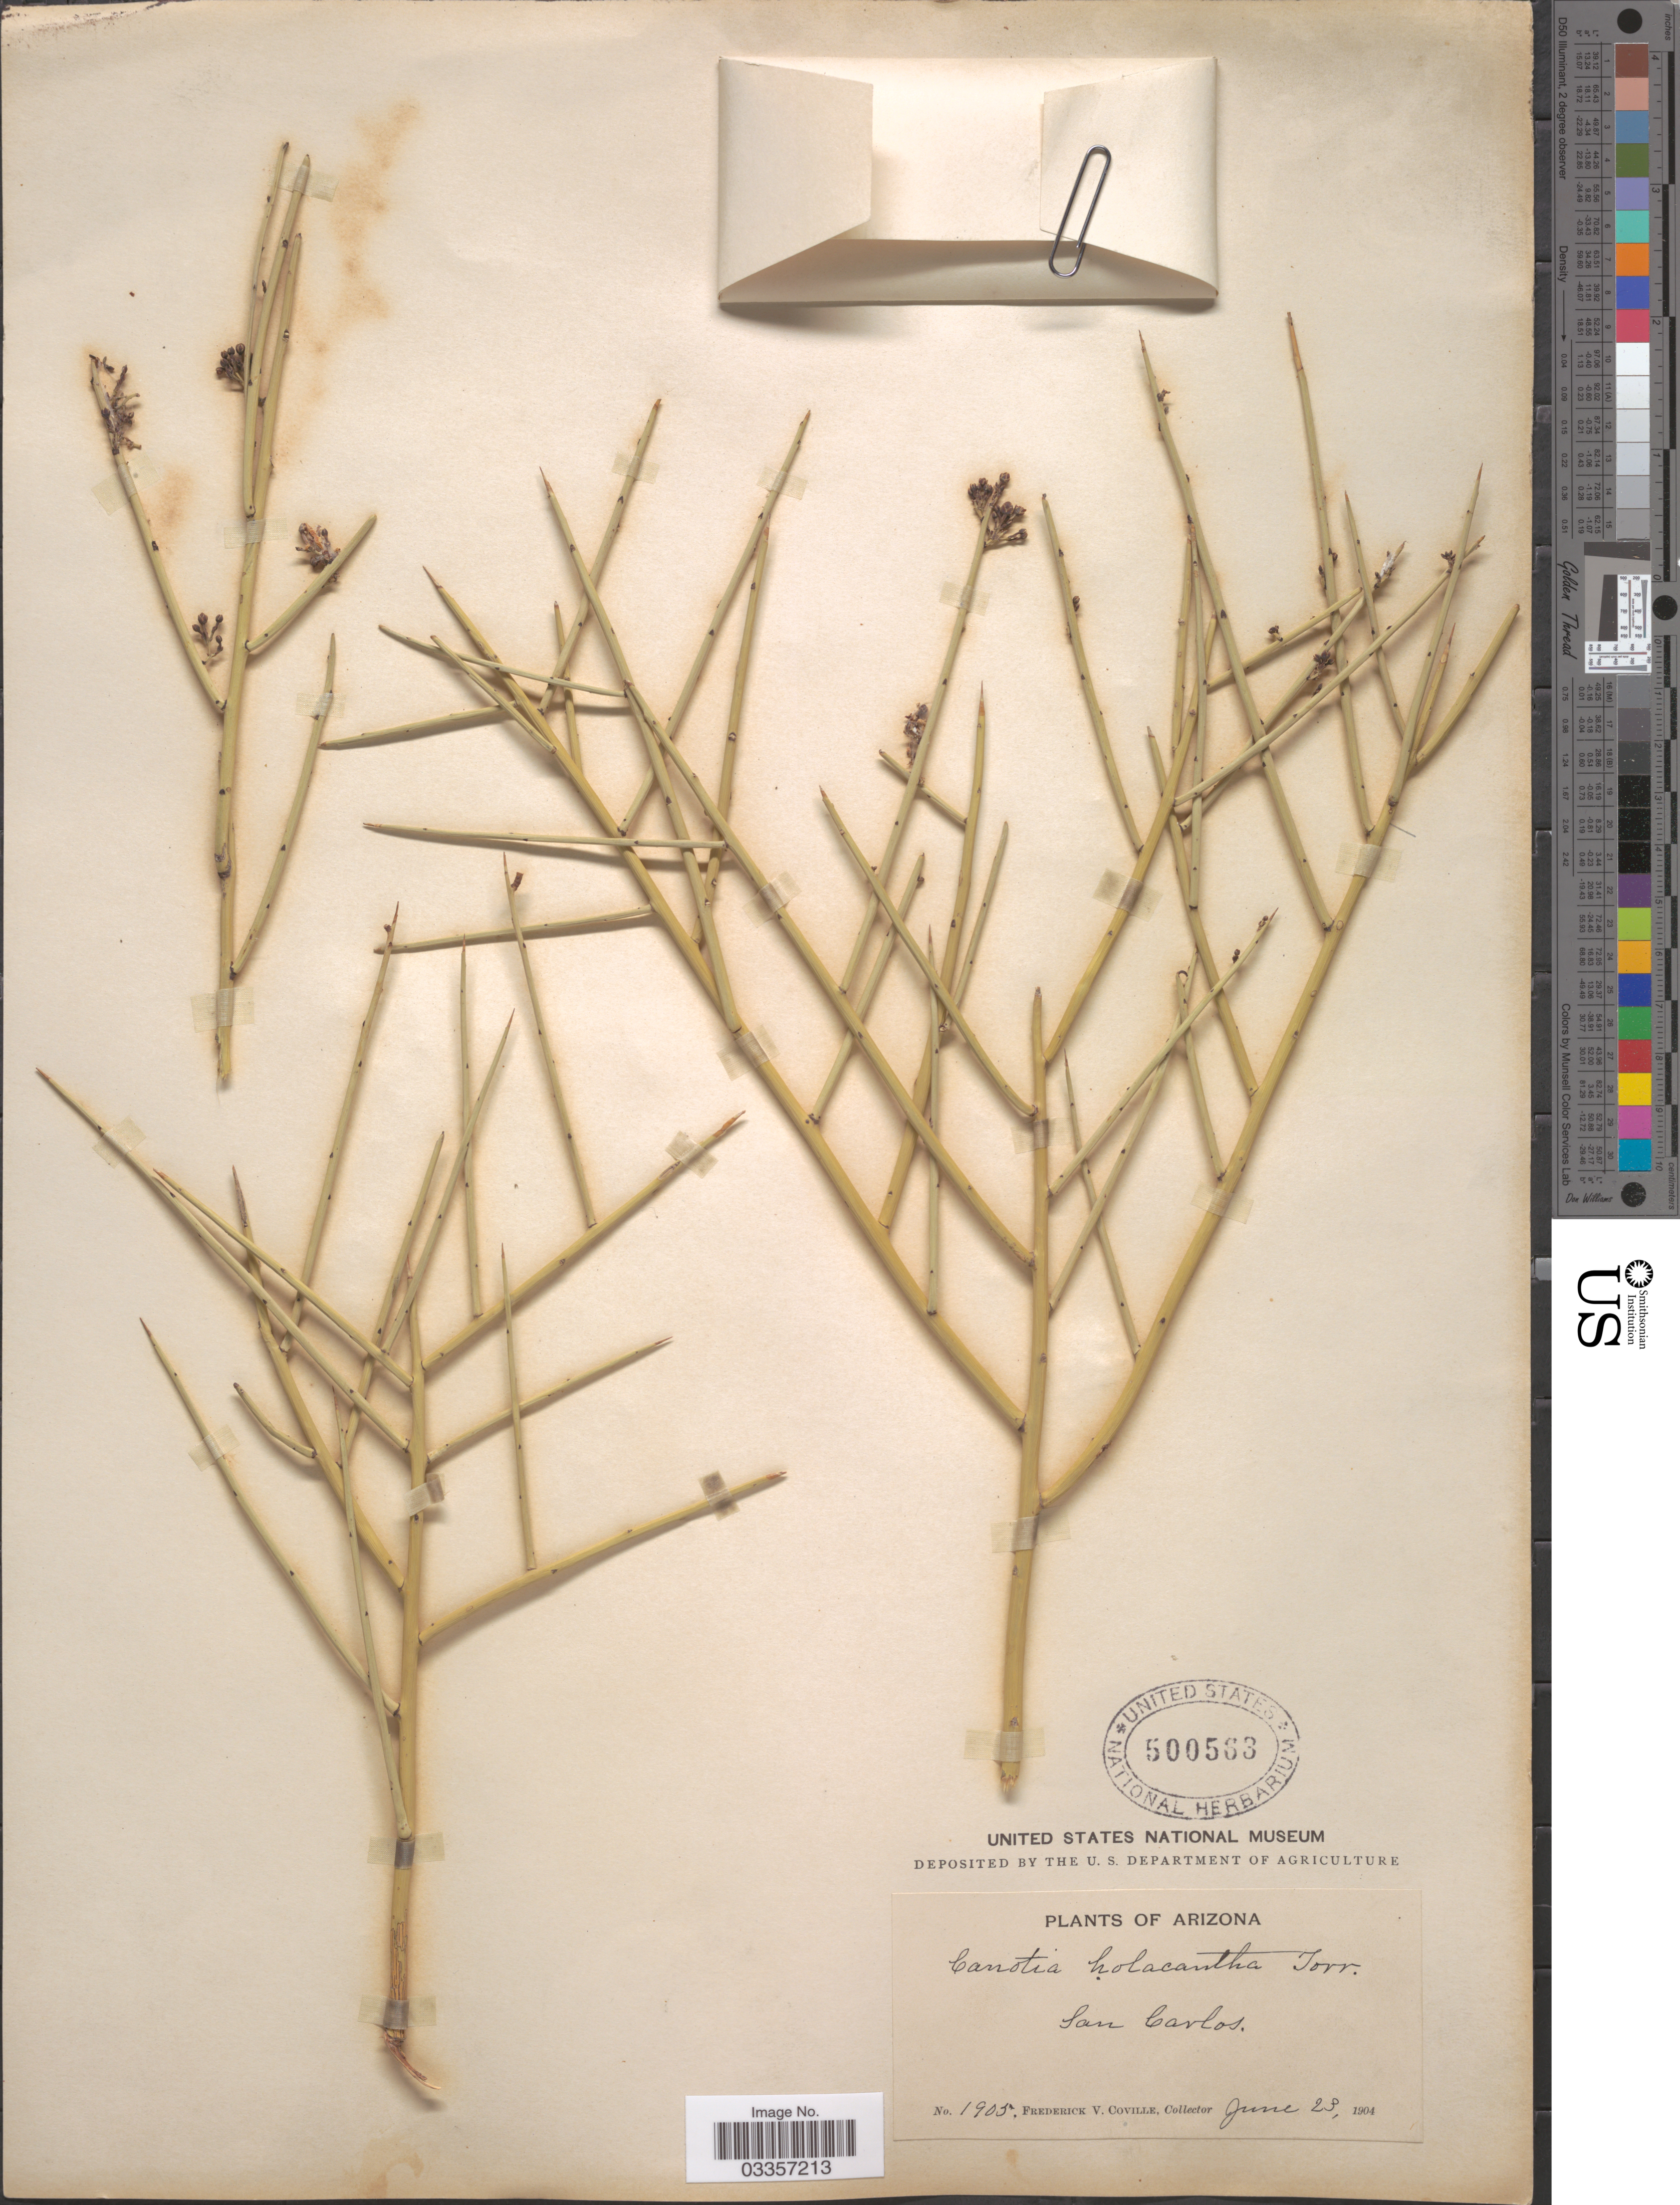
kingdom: Plantae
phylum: Tracheophyta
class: Magnoliopsida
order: Celastrales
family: Celastraceae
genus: Canotia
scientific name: Canotia holacantha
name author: Torr.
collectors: F. V. Coville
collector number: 1905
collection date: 1904-06-23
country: United States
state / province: Arizona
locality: San Carlos.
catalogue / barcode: US 500563